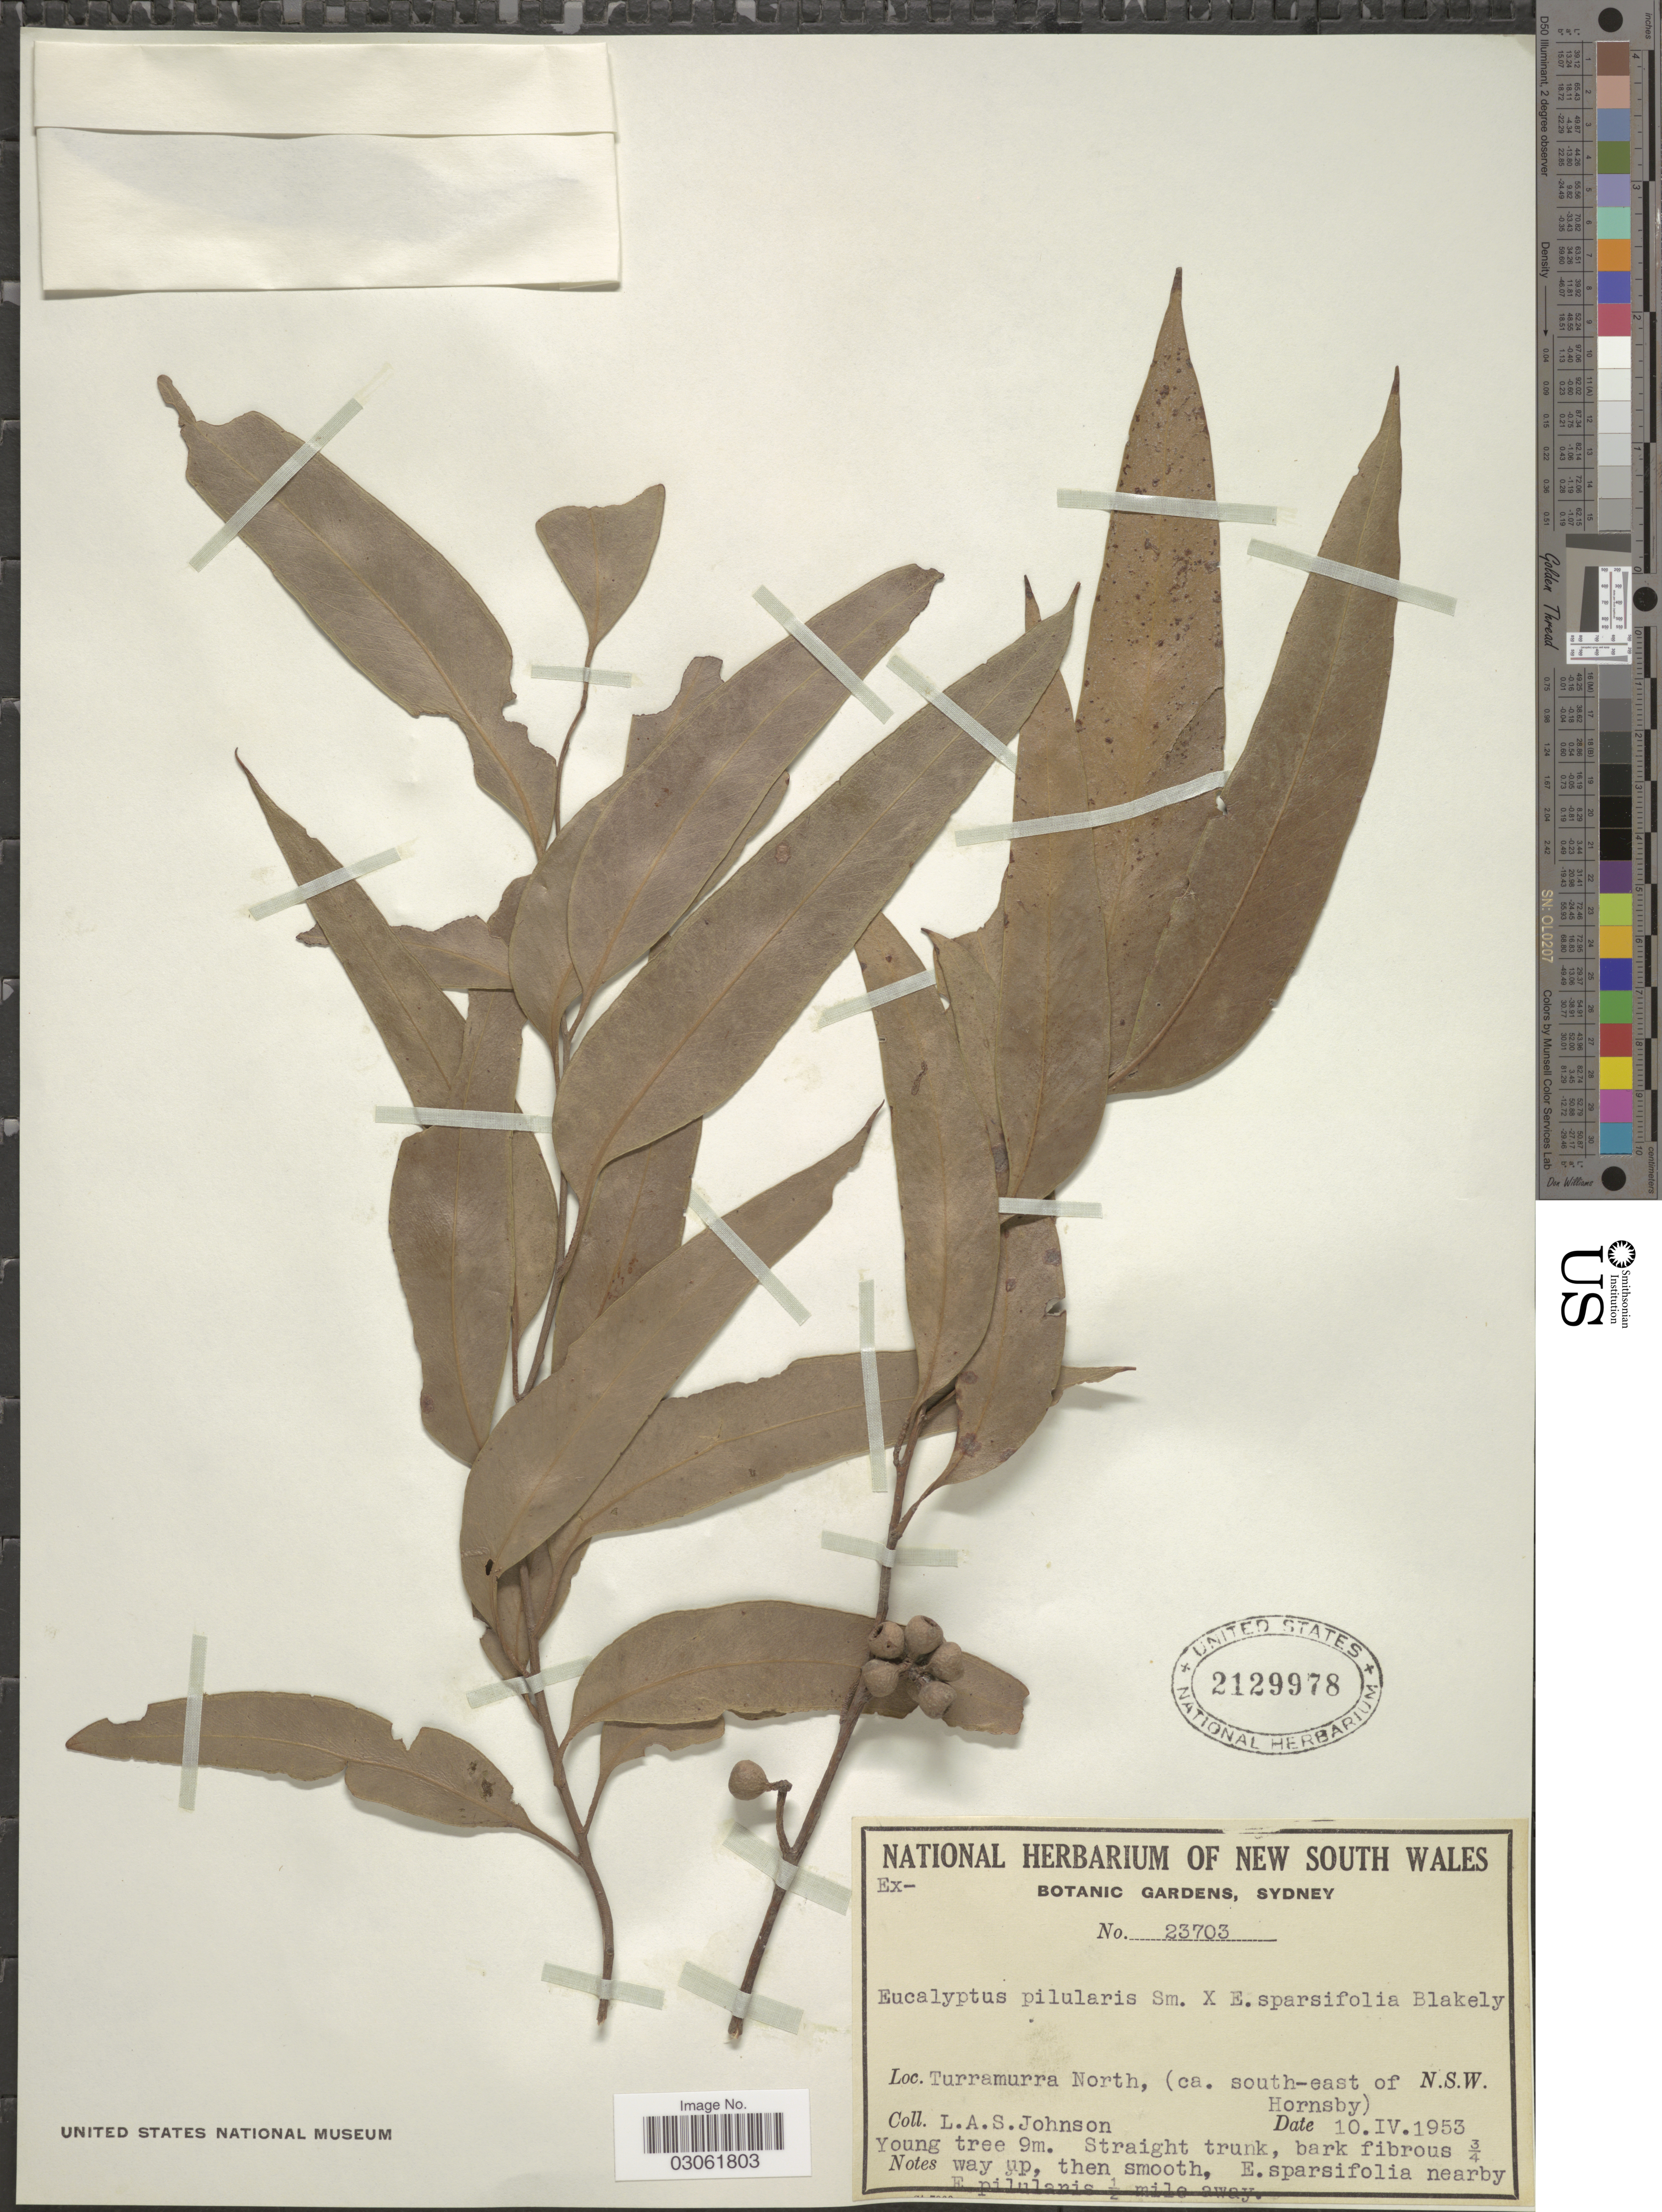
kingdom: Plantae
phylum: Tracheophyta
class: Magnoliopsida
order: Myrtales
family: Myrtaceae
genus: Eucalyptus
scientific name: Eucalyptus pilularis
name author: Sm.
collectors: L. A. S. Johnson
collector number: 23703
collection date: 1953-04-10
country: Australia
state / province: New South Wales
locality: Turramurra North, (ca. south-east of Hornsby).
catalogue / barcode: US 2129978